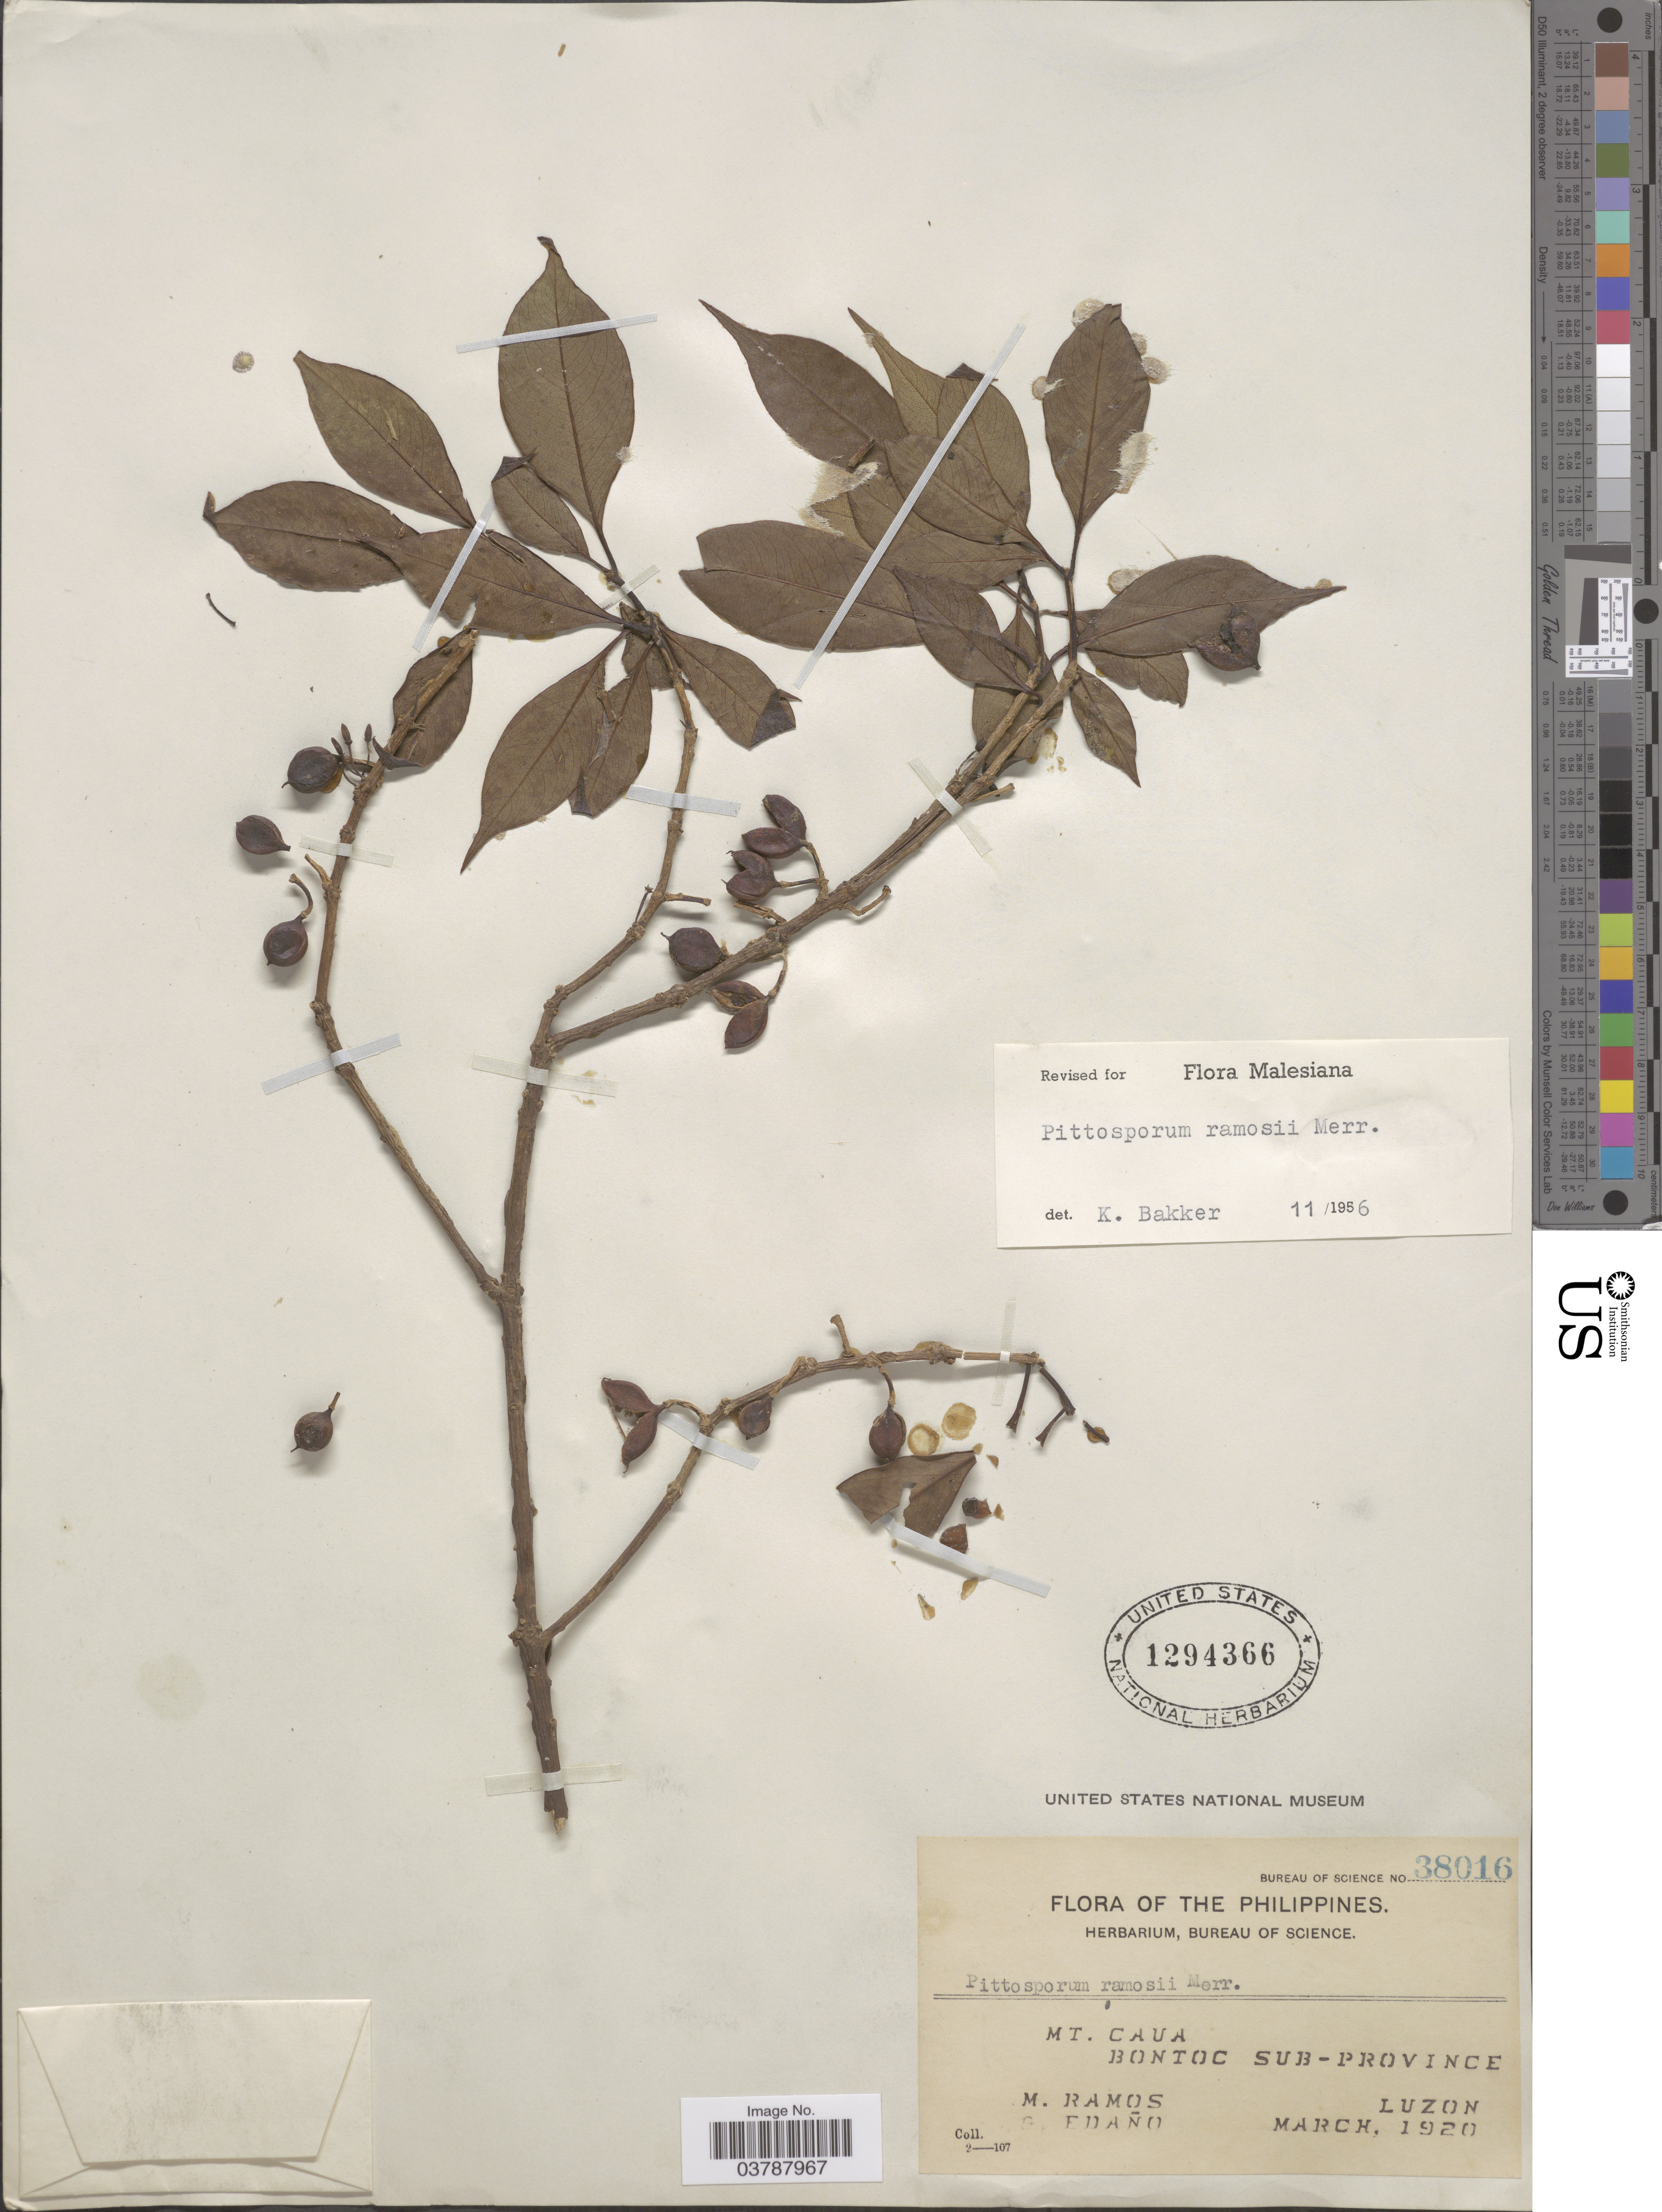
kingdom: Plantae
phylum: Tracheophyta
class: Magnoliopsida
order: Apiales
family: Pittosporaceae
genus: Pittosporum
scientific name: Pittosporum ramosii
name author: Merr.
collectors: M. Ramos & G. Edaño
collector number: Bureau of Science 38016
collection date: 1920-03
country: Philippines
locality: Mt. Cauca. Bontoc Sub-province, Luzon.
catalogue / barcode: US 1294366